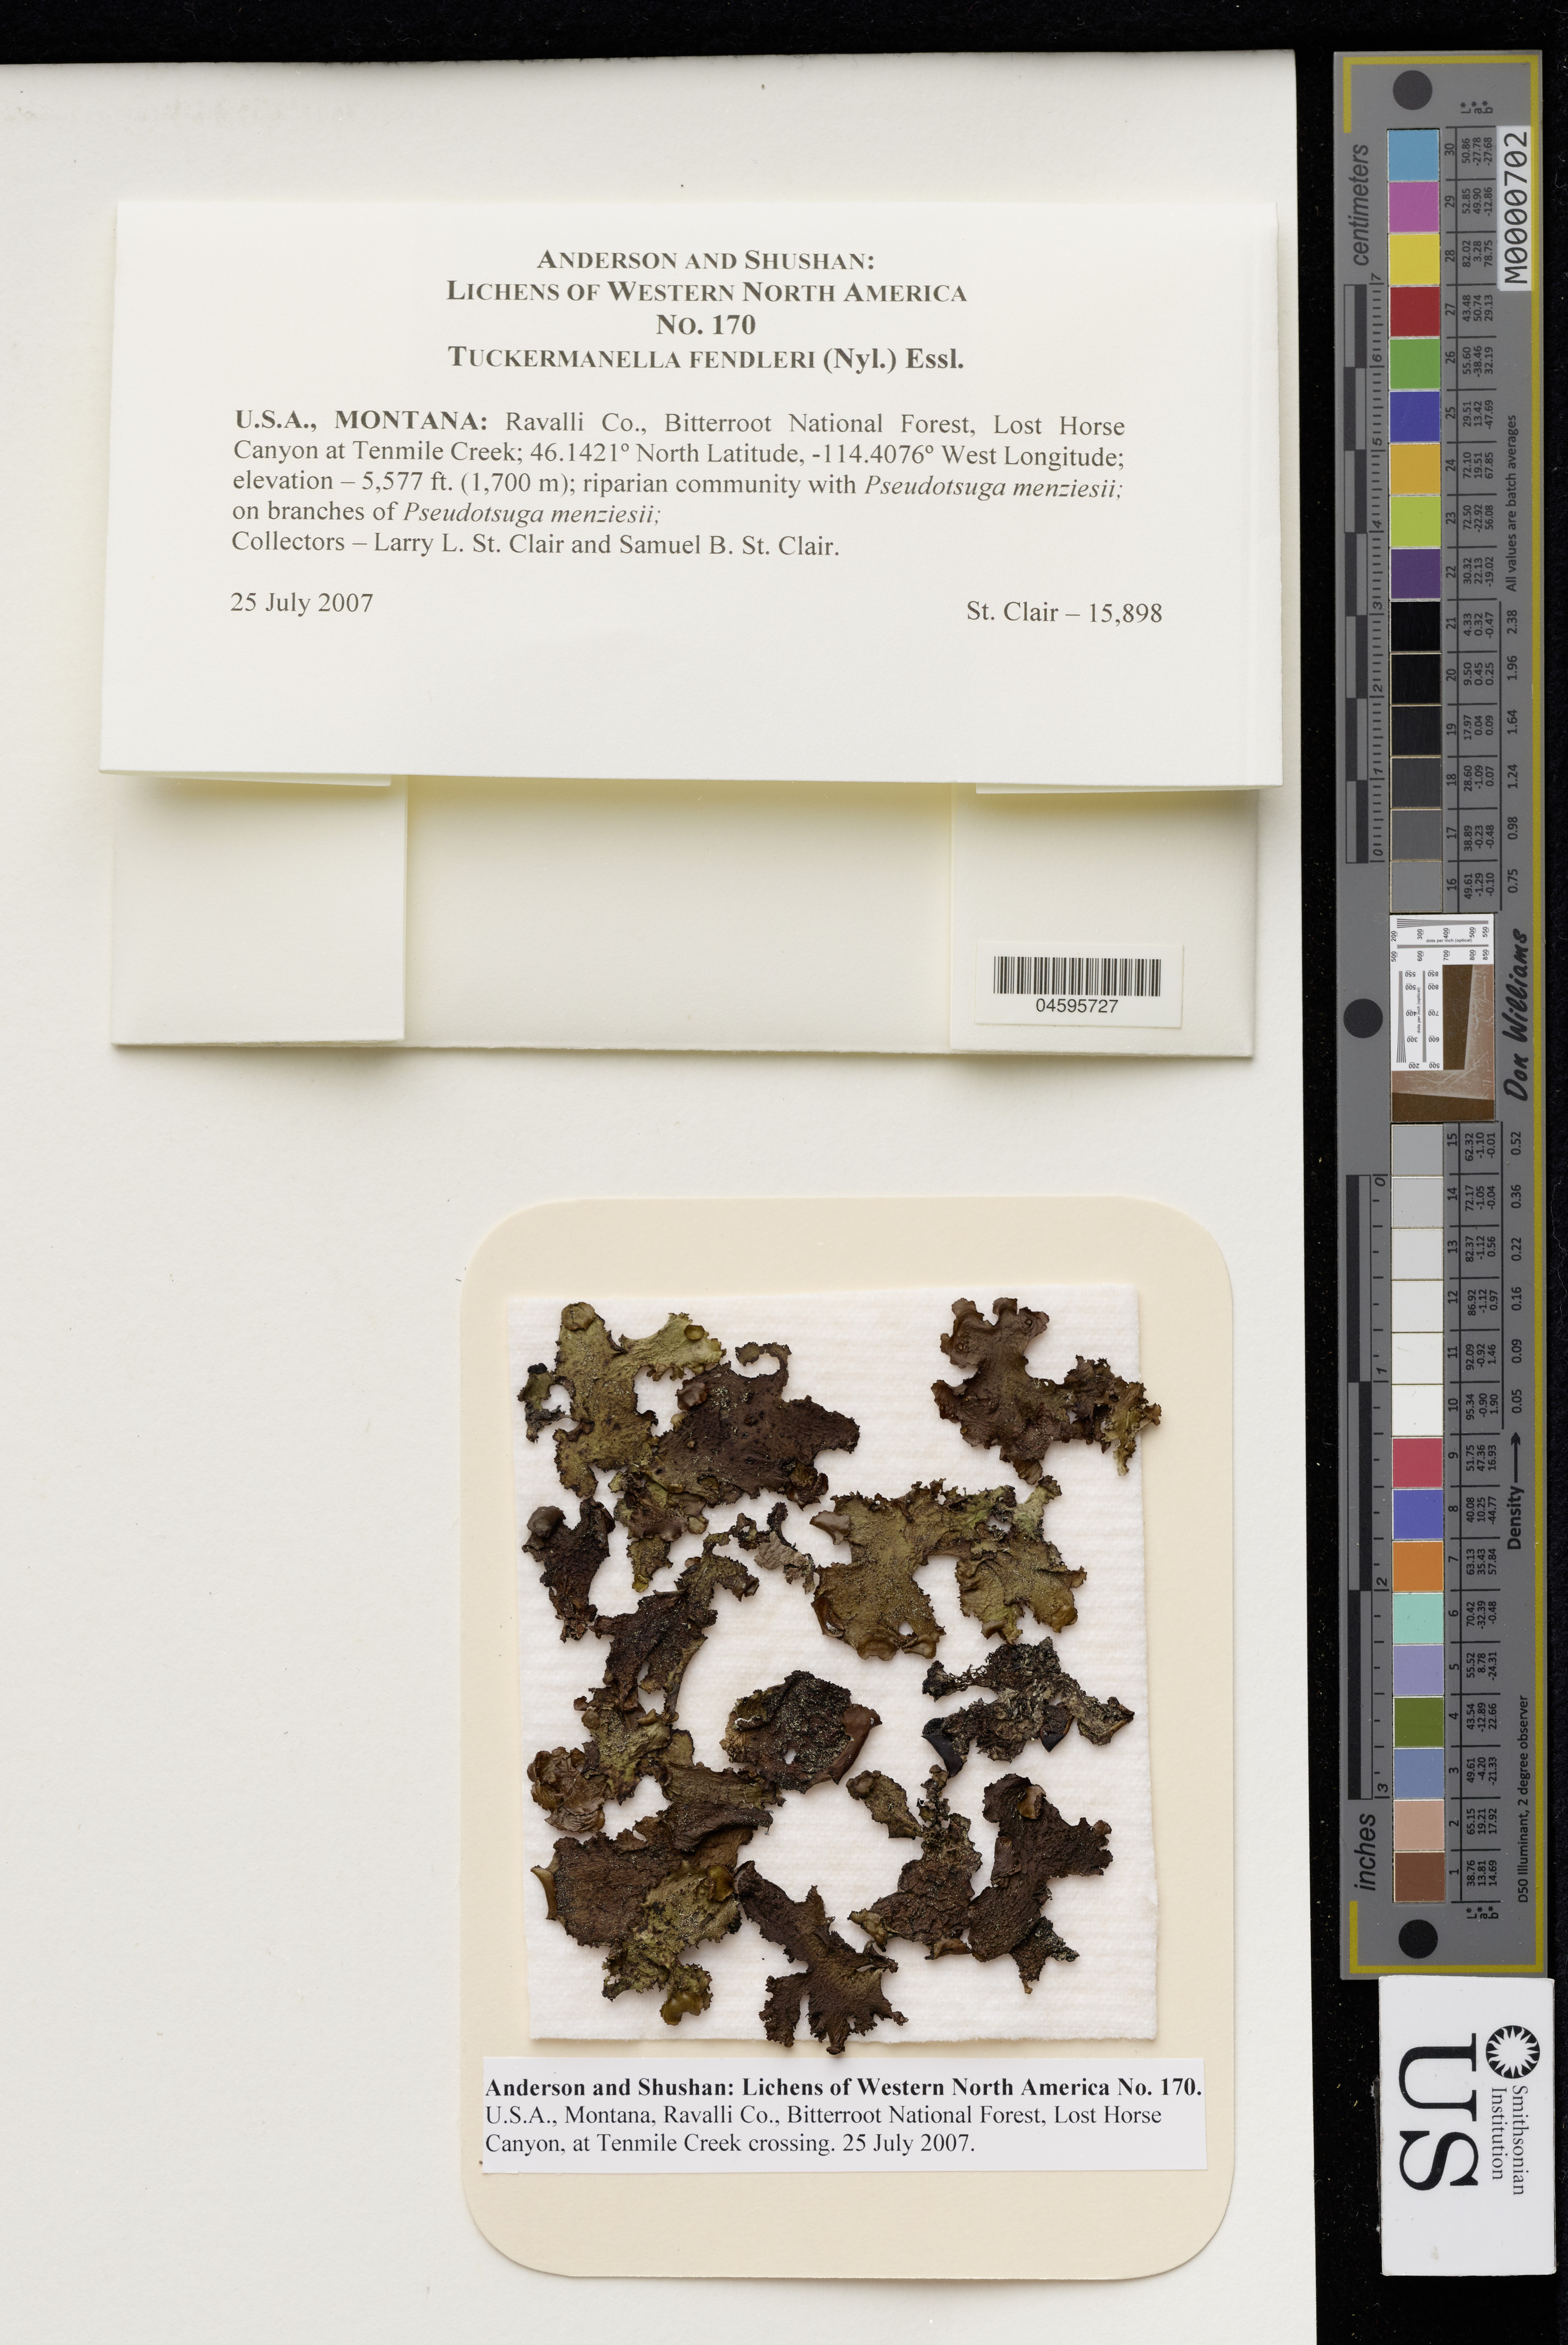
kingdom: Fungi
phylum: Ascomycota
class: Lecanoromycetes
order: Lecanorales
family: Parmeliaceae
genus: Tuckermanopsis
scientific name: Tuckermanopsis fendleri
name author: (Nyl.) Hale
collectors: L.L. St.Clair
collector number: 15989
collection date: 2007-07-25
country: United States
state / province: Montana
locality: Western North America. Ravalli Co., Bitterroot National Forest, Lost Horse Canyon at Tenmile Creek.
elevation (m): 1700